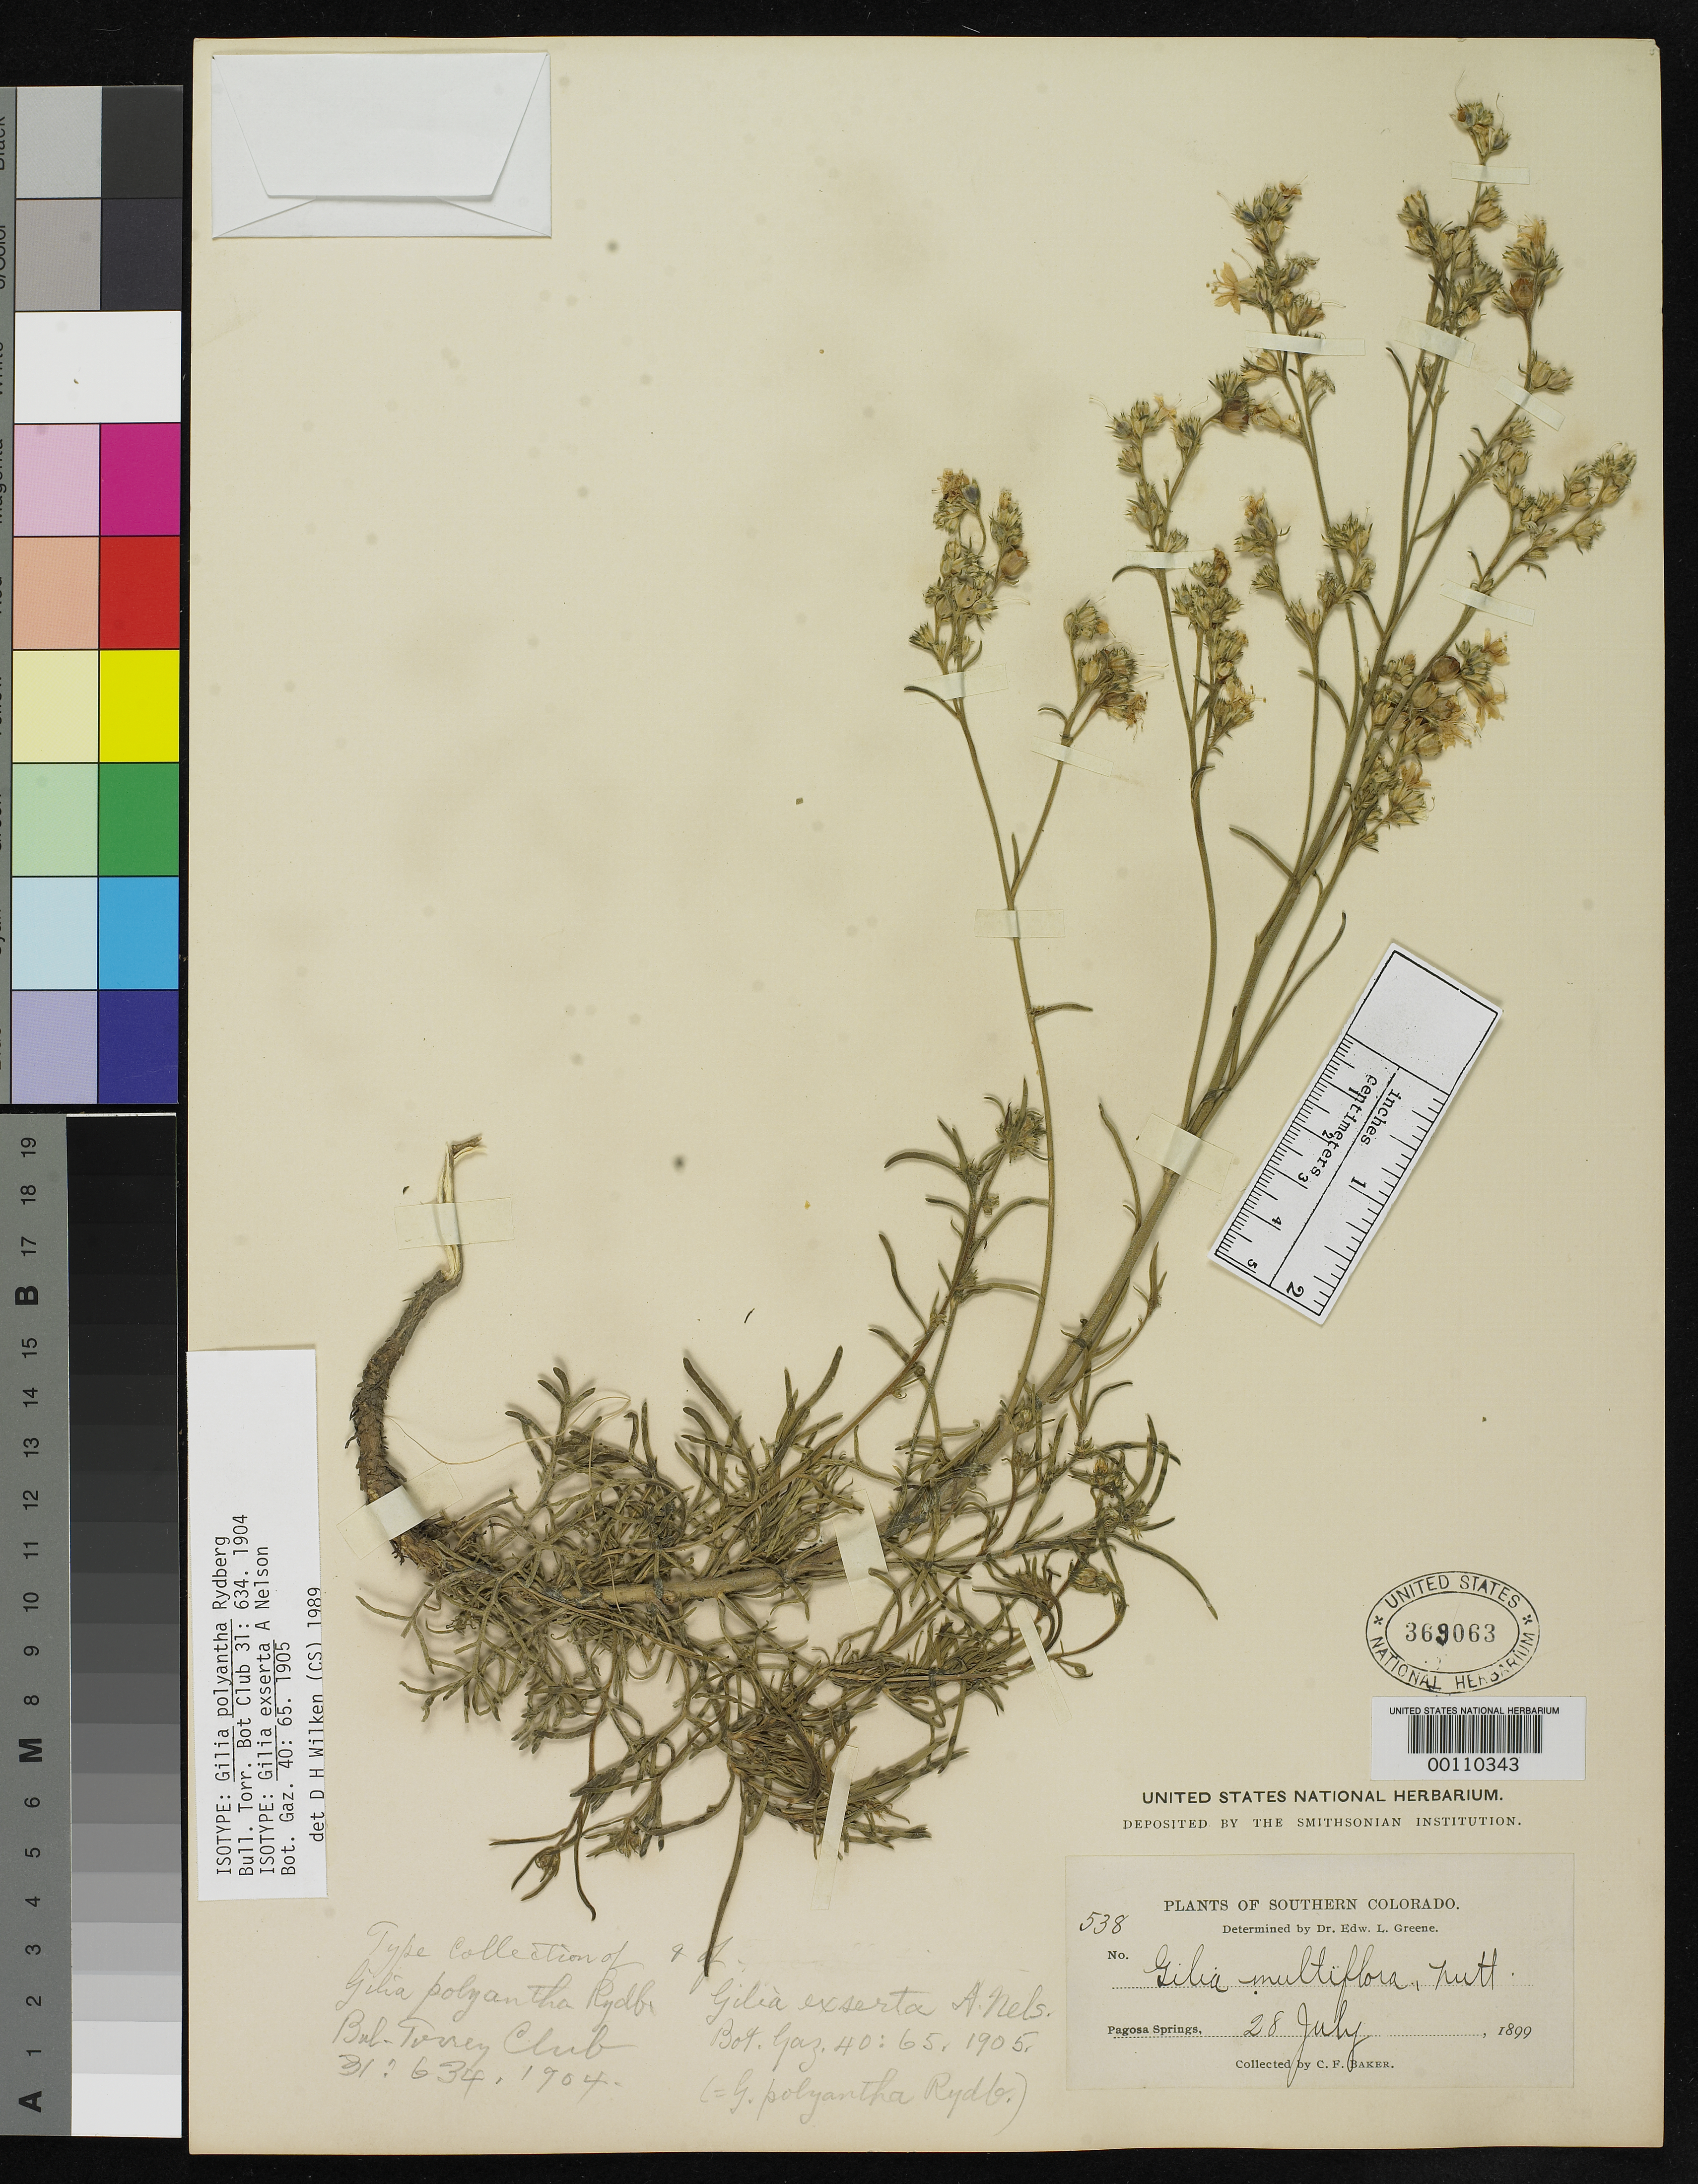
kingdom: Plantae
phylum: Tracheophyta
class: Magnoliopsida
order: Ericales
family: Polemoniaceae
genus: Gilia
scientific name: Gilia polyantha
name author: Rydb.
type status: Isotype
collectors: C. F. Baker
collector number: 538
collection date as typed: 28 Jul 1899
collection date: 1899-07-28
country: United States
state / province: Colorado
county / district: Archuleta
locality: Pagosa Springs.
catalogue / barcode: US 369063